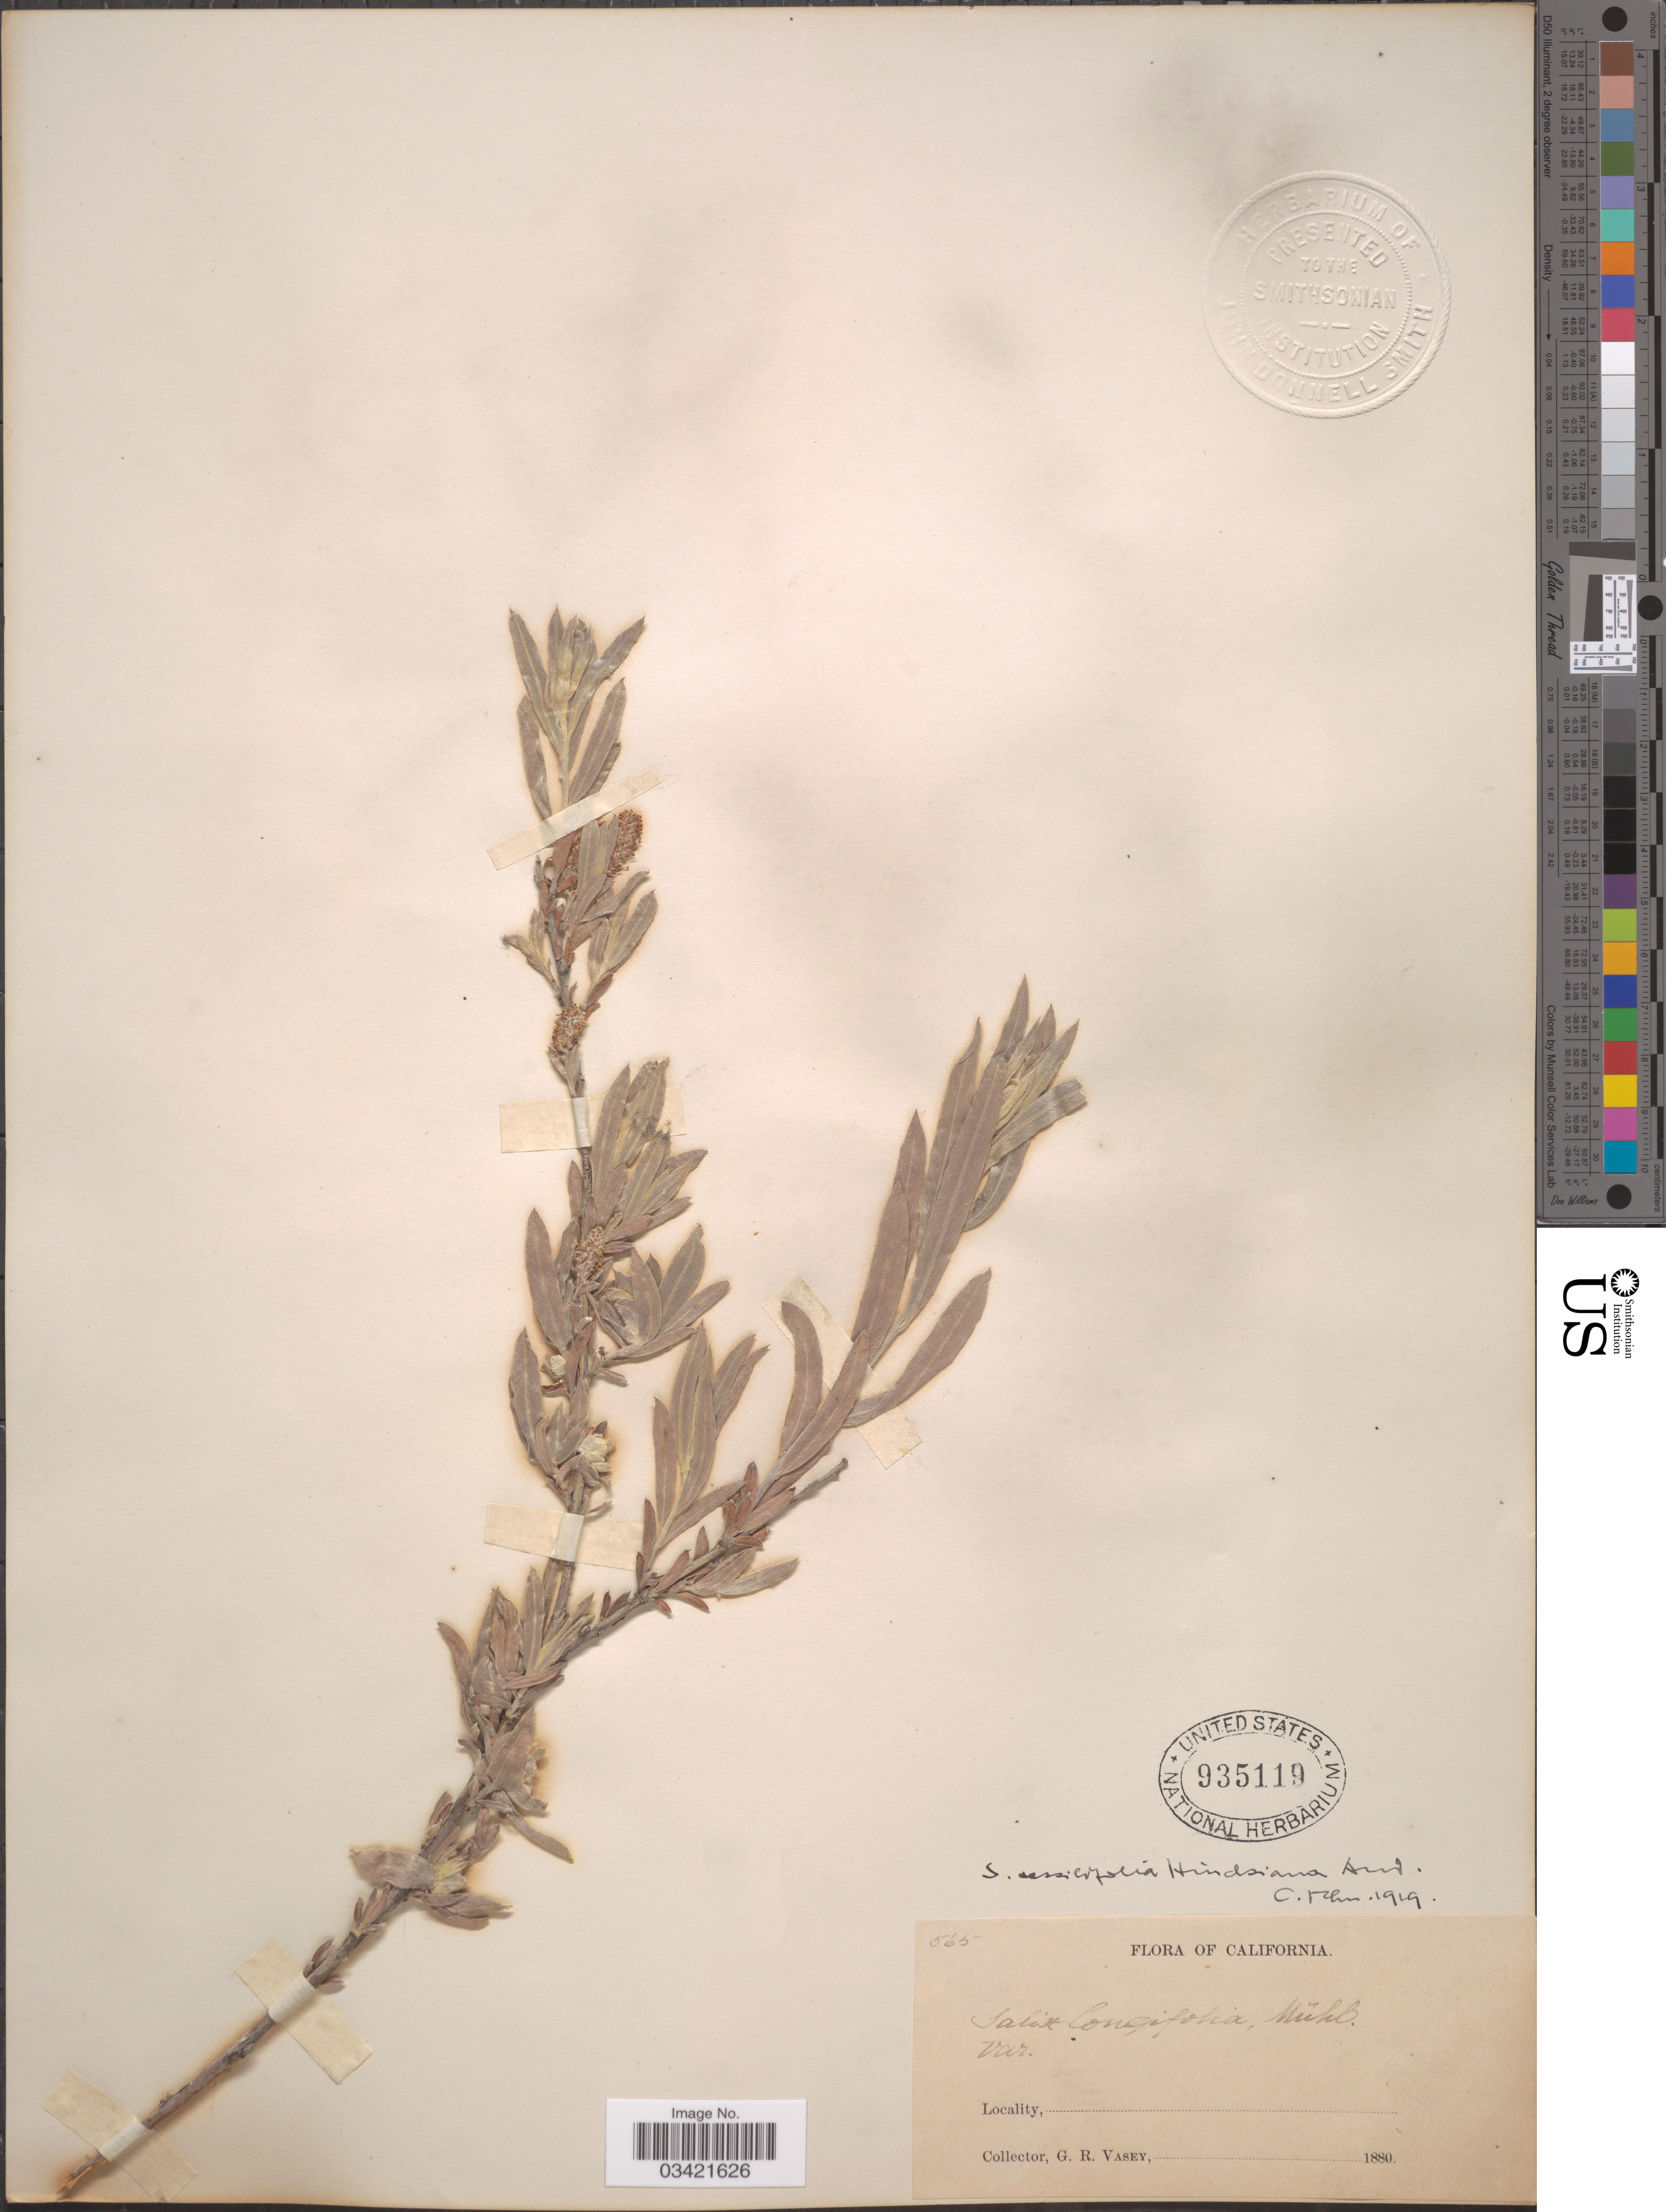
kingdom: Plantae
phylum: Tracheophyta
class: Magnoliopsida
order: Malpighiales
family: Salicaceae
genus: Salix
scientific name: Salix hindsiana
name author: Benth.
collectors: G. R. Vasey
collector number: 565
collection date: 1880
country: United States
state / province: California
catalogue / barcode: US 935119